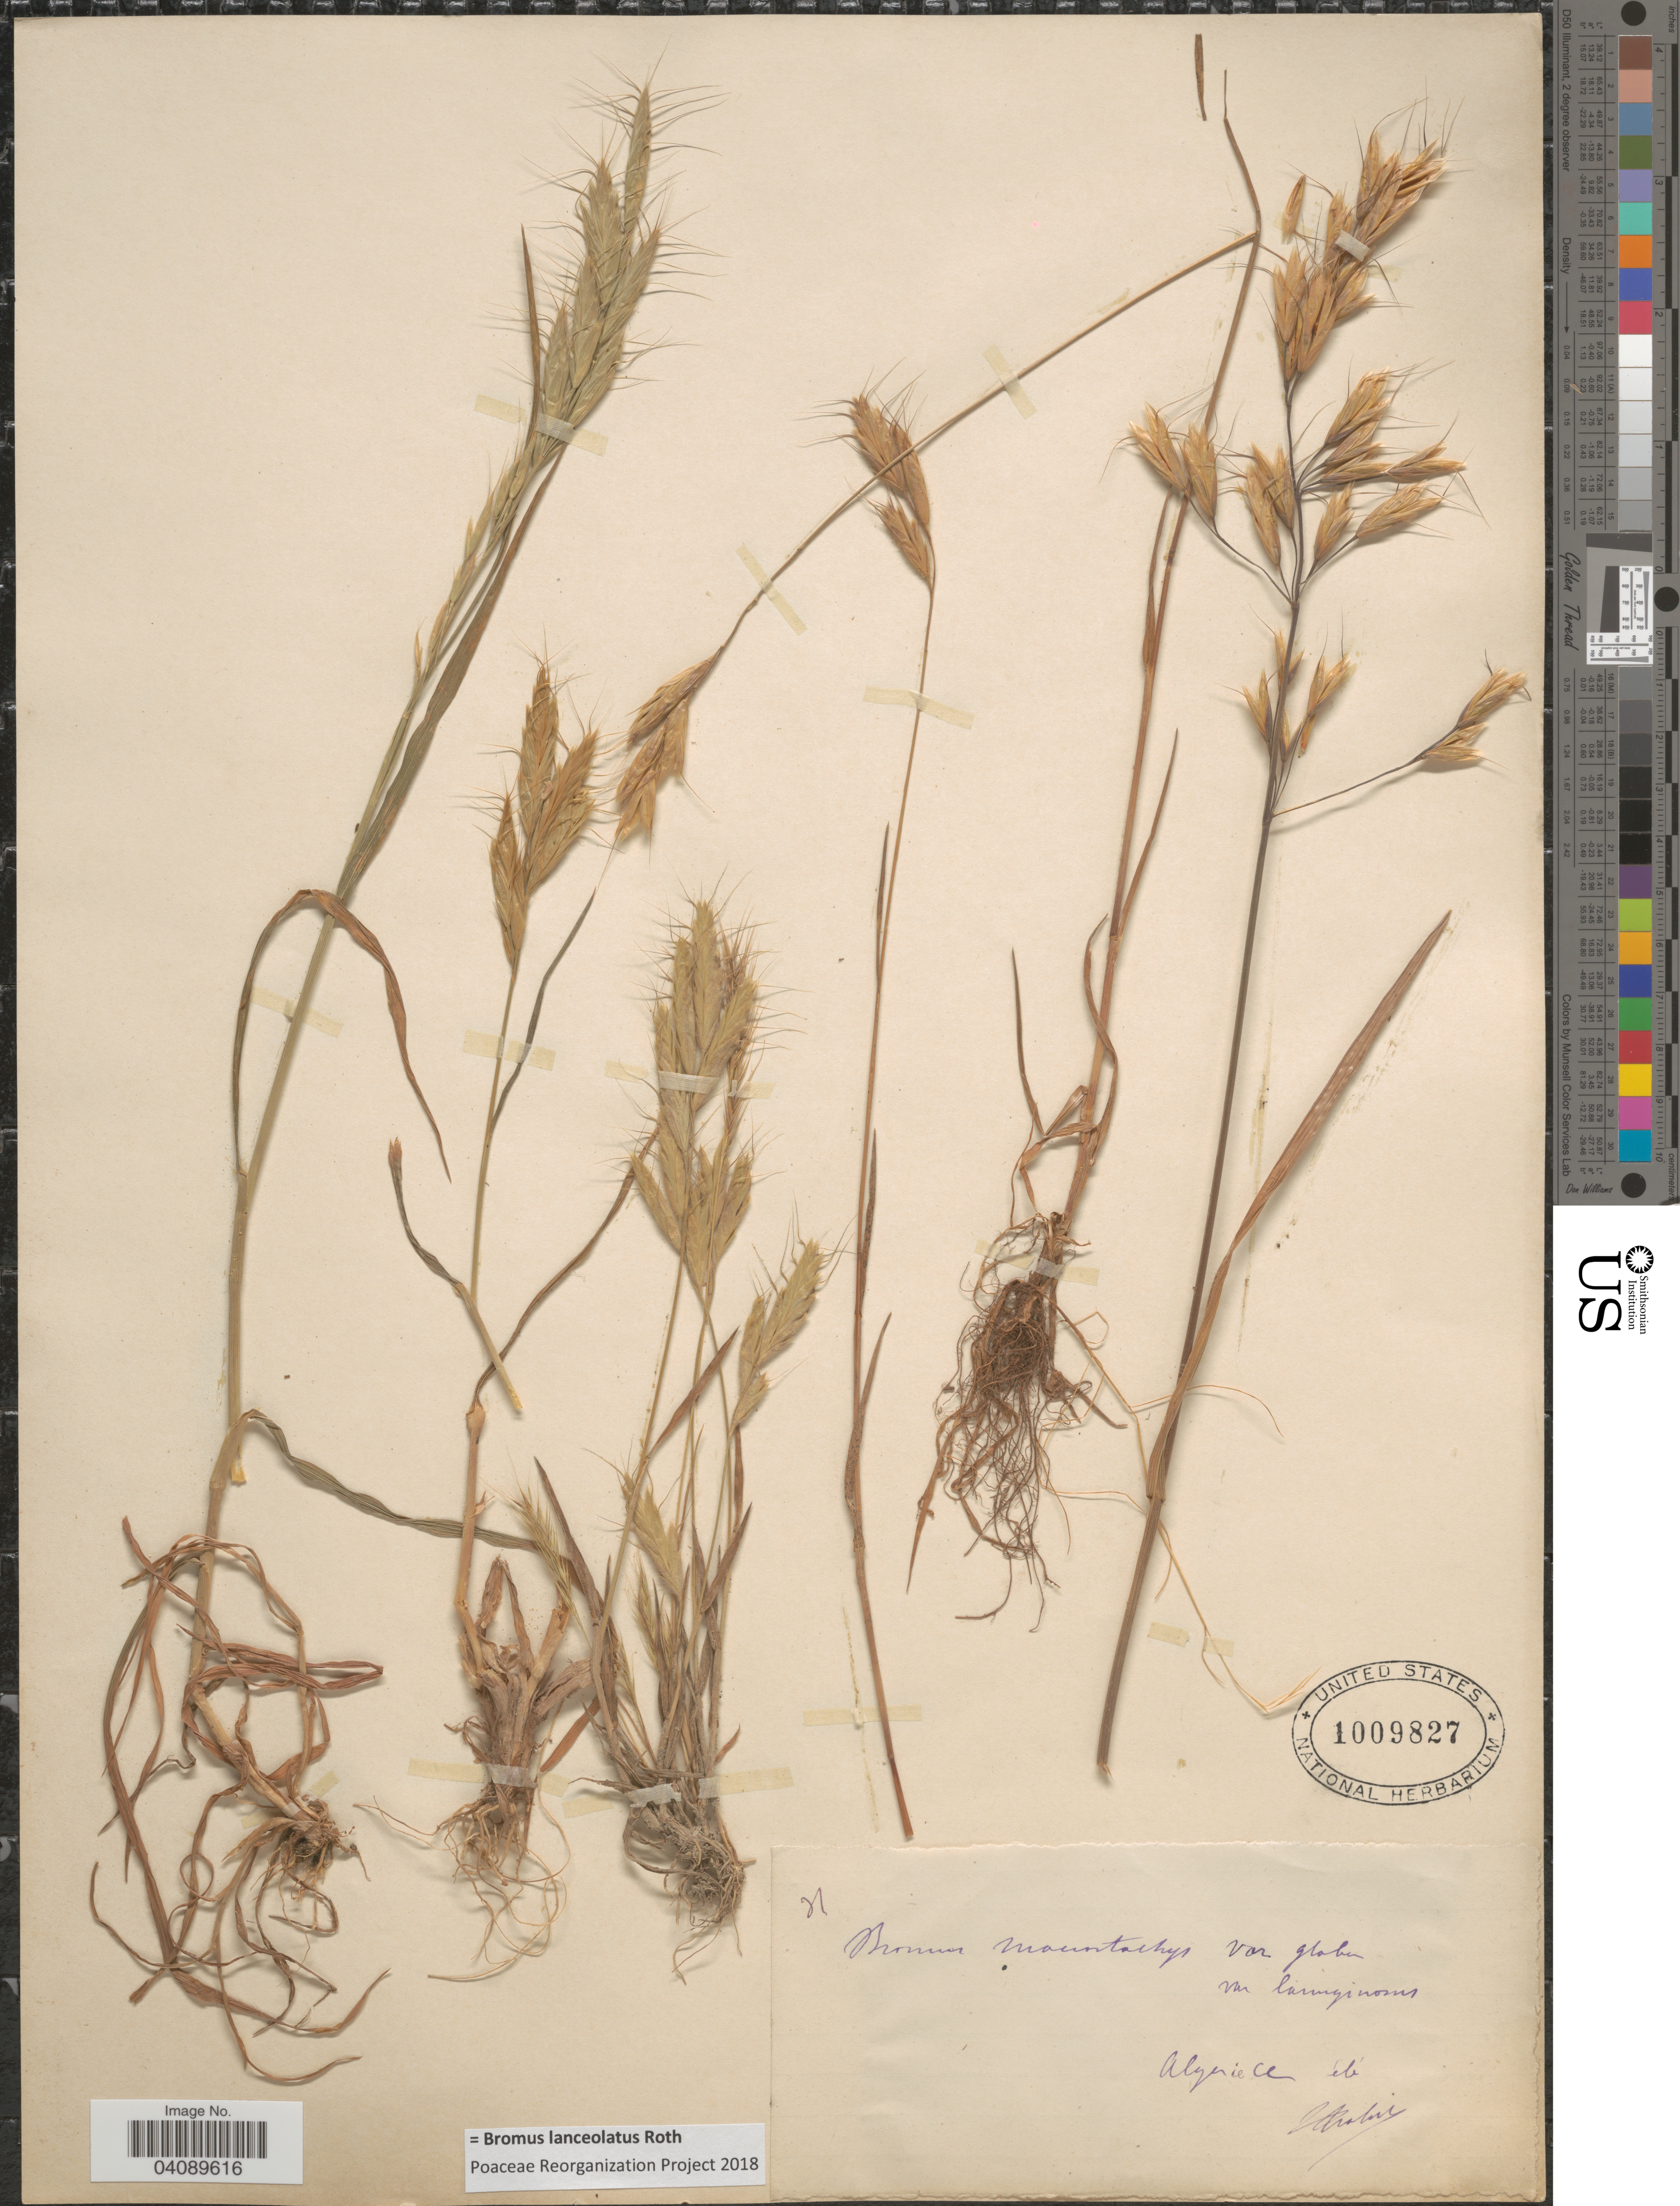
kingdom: Plantae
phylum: Tracheophyta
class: Liliopsida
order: Poales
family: Poaceae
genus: Bromus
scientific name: Bromus lanceolatus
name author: Roth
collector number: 21*?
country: Algeria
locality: Algeriece.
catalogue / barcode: US 1009827